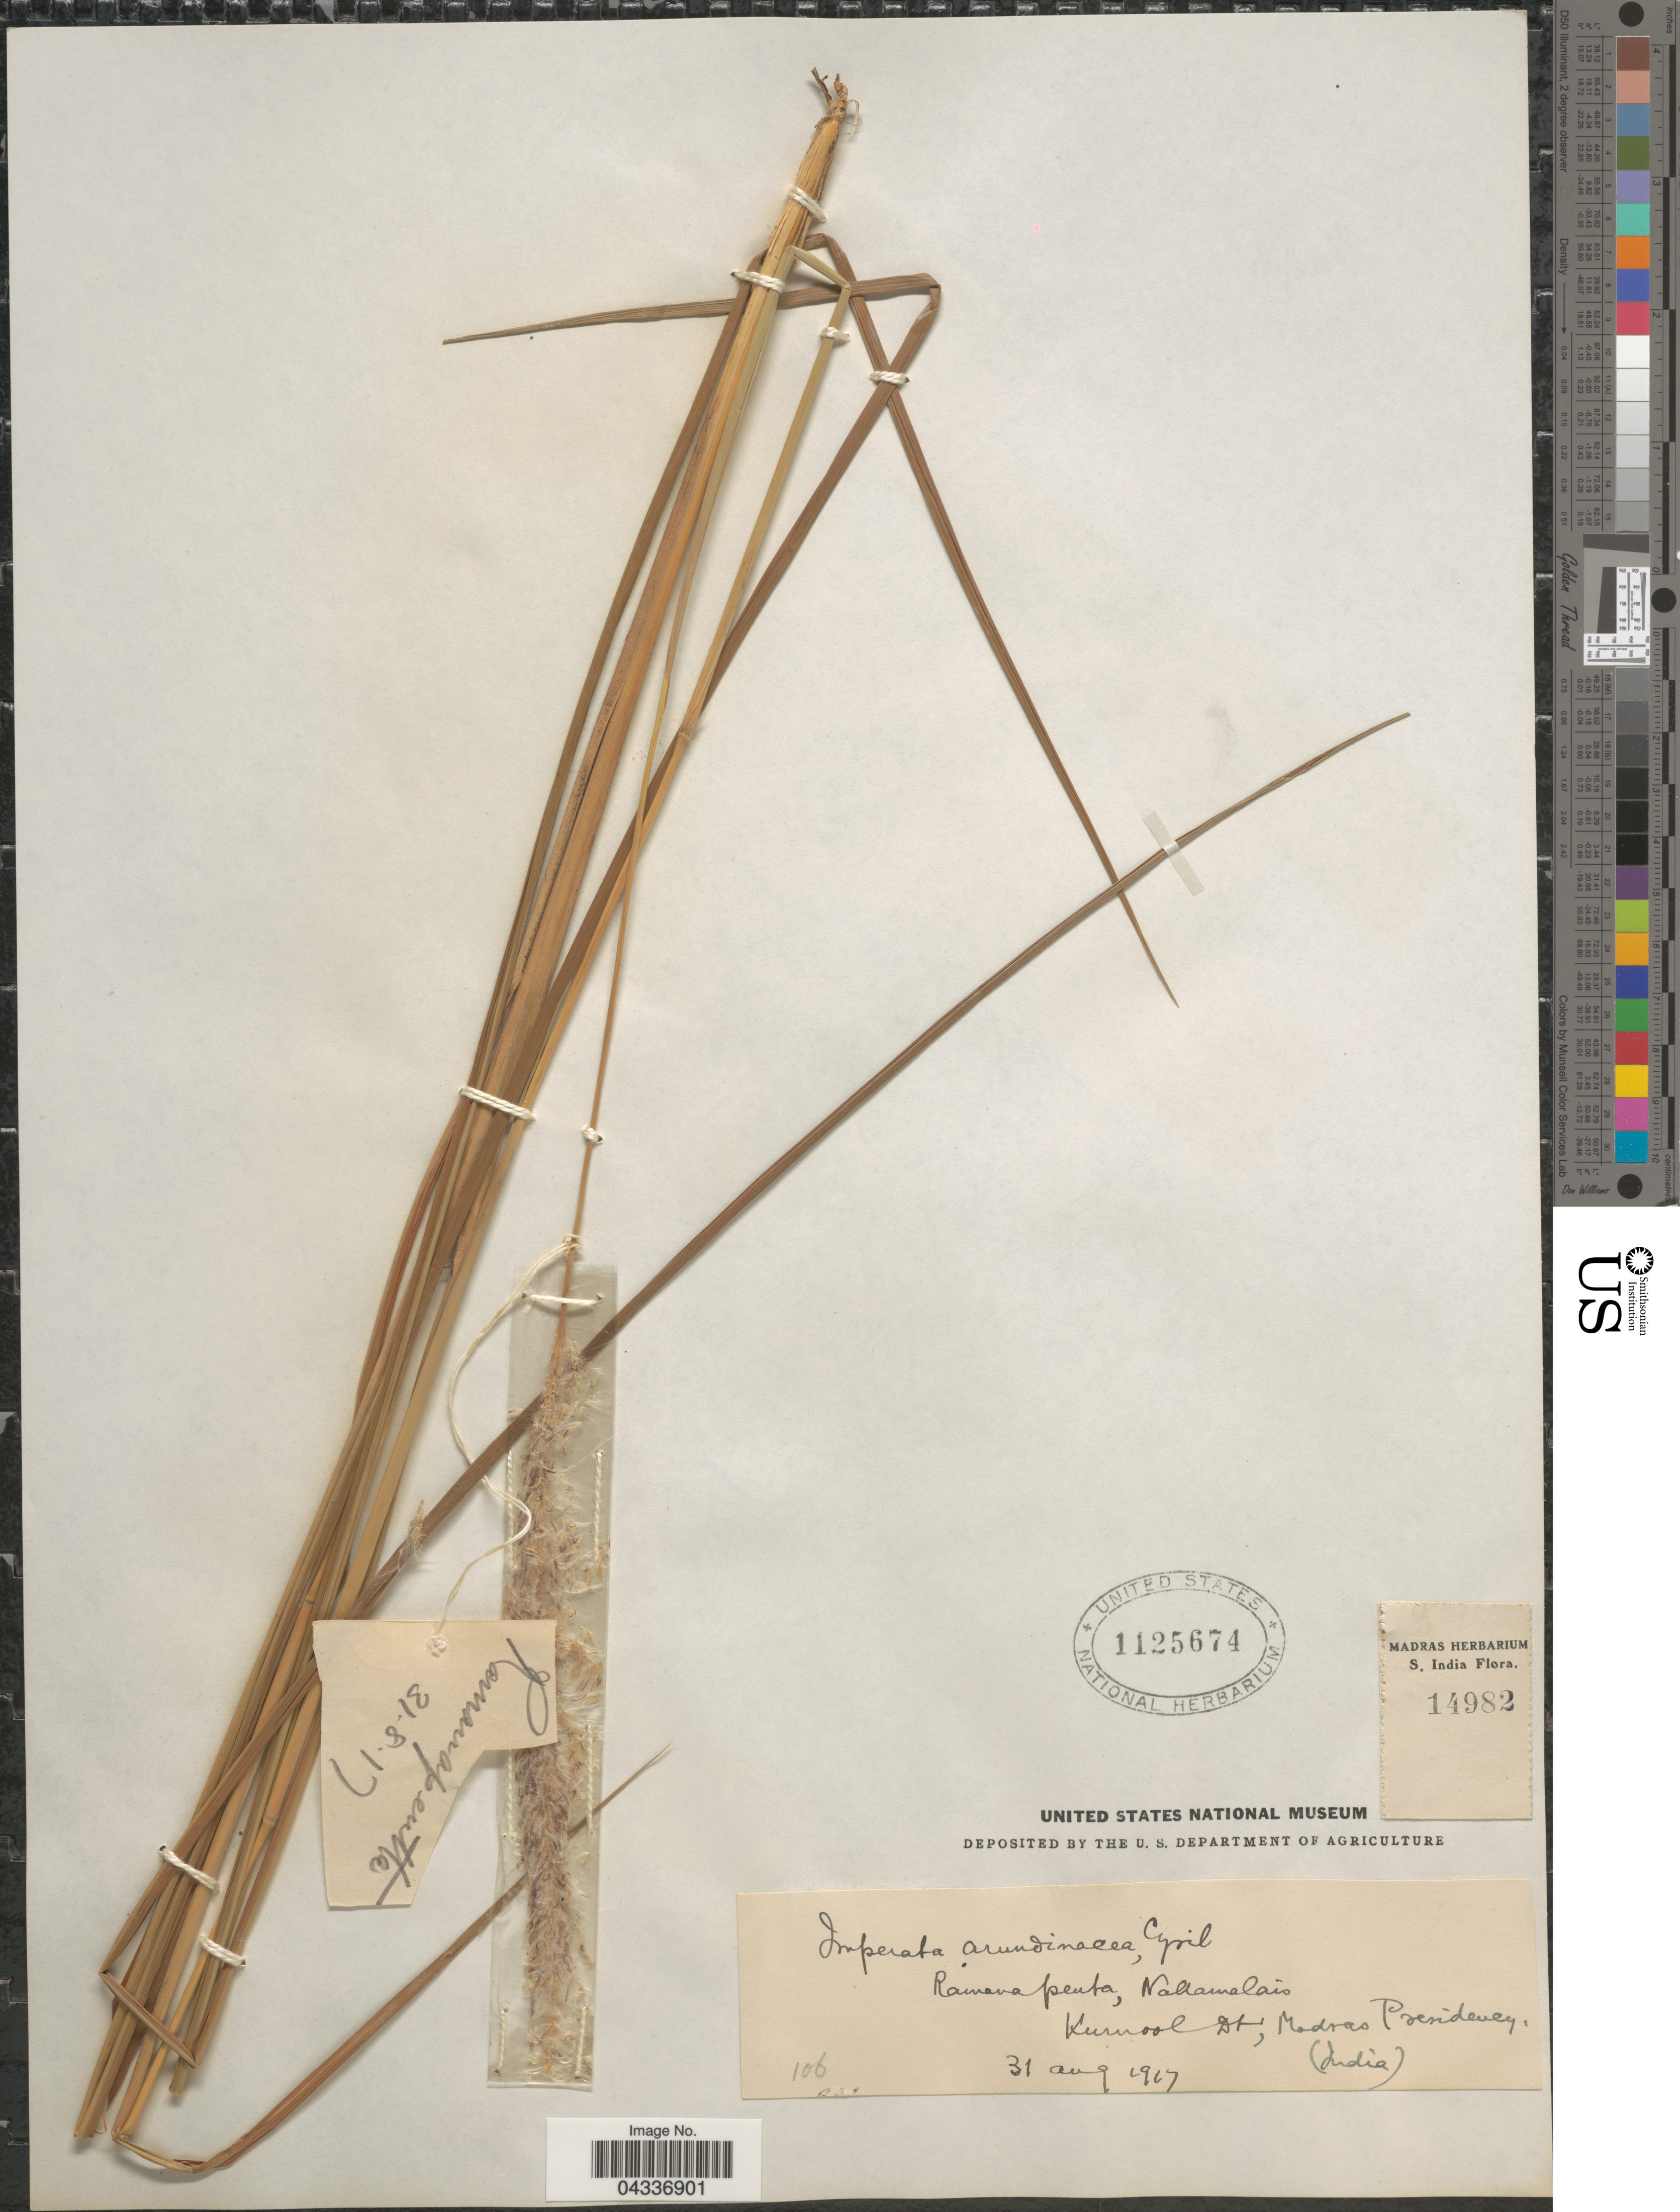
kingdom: Plantae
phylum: Tracheophyta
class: Liliopsida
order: Poales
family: Poaceae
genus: Imperata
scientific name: Imperata cylindrica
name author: (L.) P. Beauv.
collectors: Ex herb. Madras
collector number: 14982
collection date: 1917-08-31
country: India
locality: Ramavapenta, Nallamalais. Kumool Dt, Madras Presidency.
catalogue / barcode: US 1125674